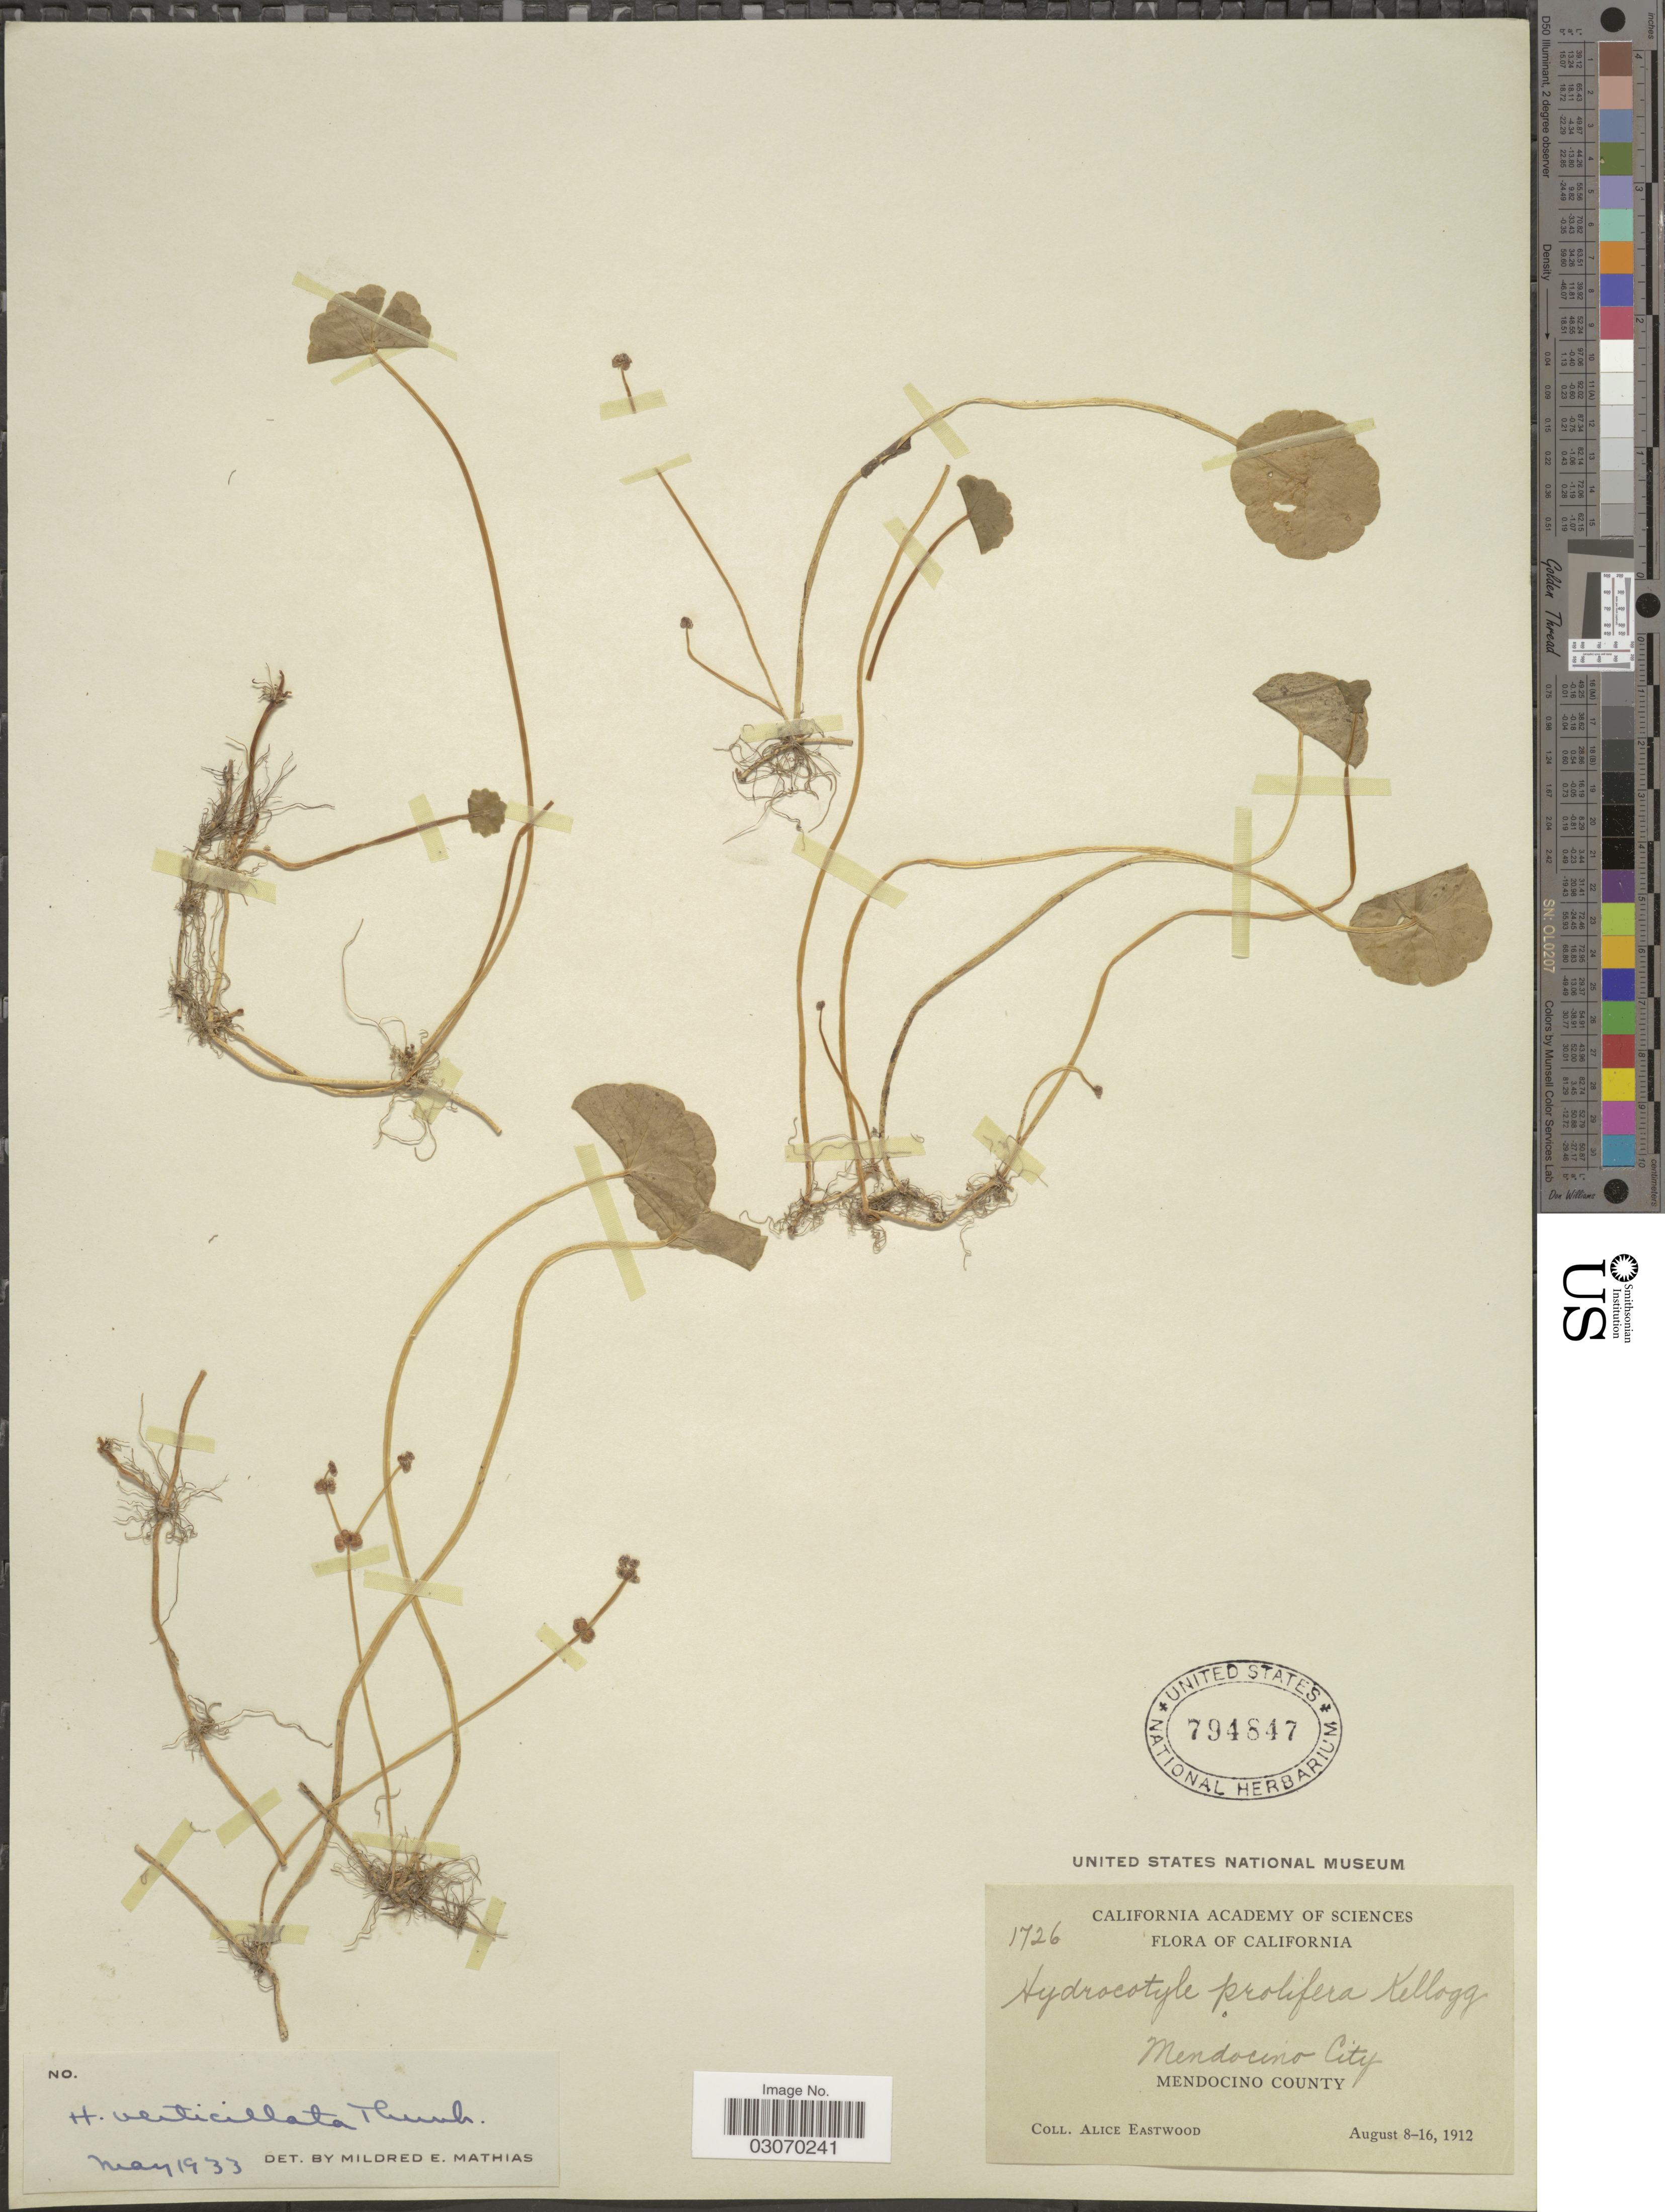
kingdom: Plantae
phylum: Tracheophyta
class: Magnoliopsida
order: Apiales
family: Araliaceae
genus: Hydrocotyle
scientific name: Hydrocotyle verticillata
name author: Thunb.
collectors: A. Eastwood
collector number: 1726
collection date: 1912-08-08/1912-08-16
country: United States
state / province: California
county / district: Mendocino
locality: Mendocino City. Mendocino County.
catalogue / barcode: US 794847